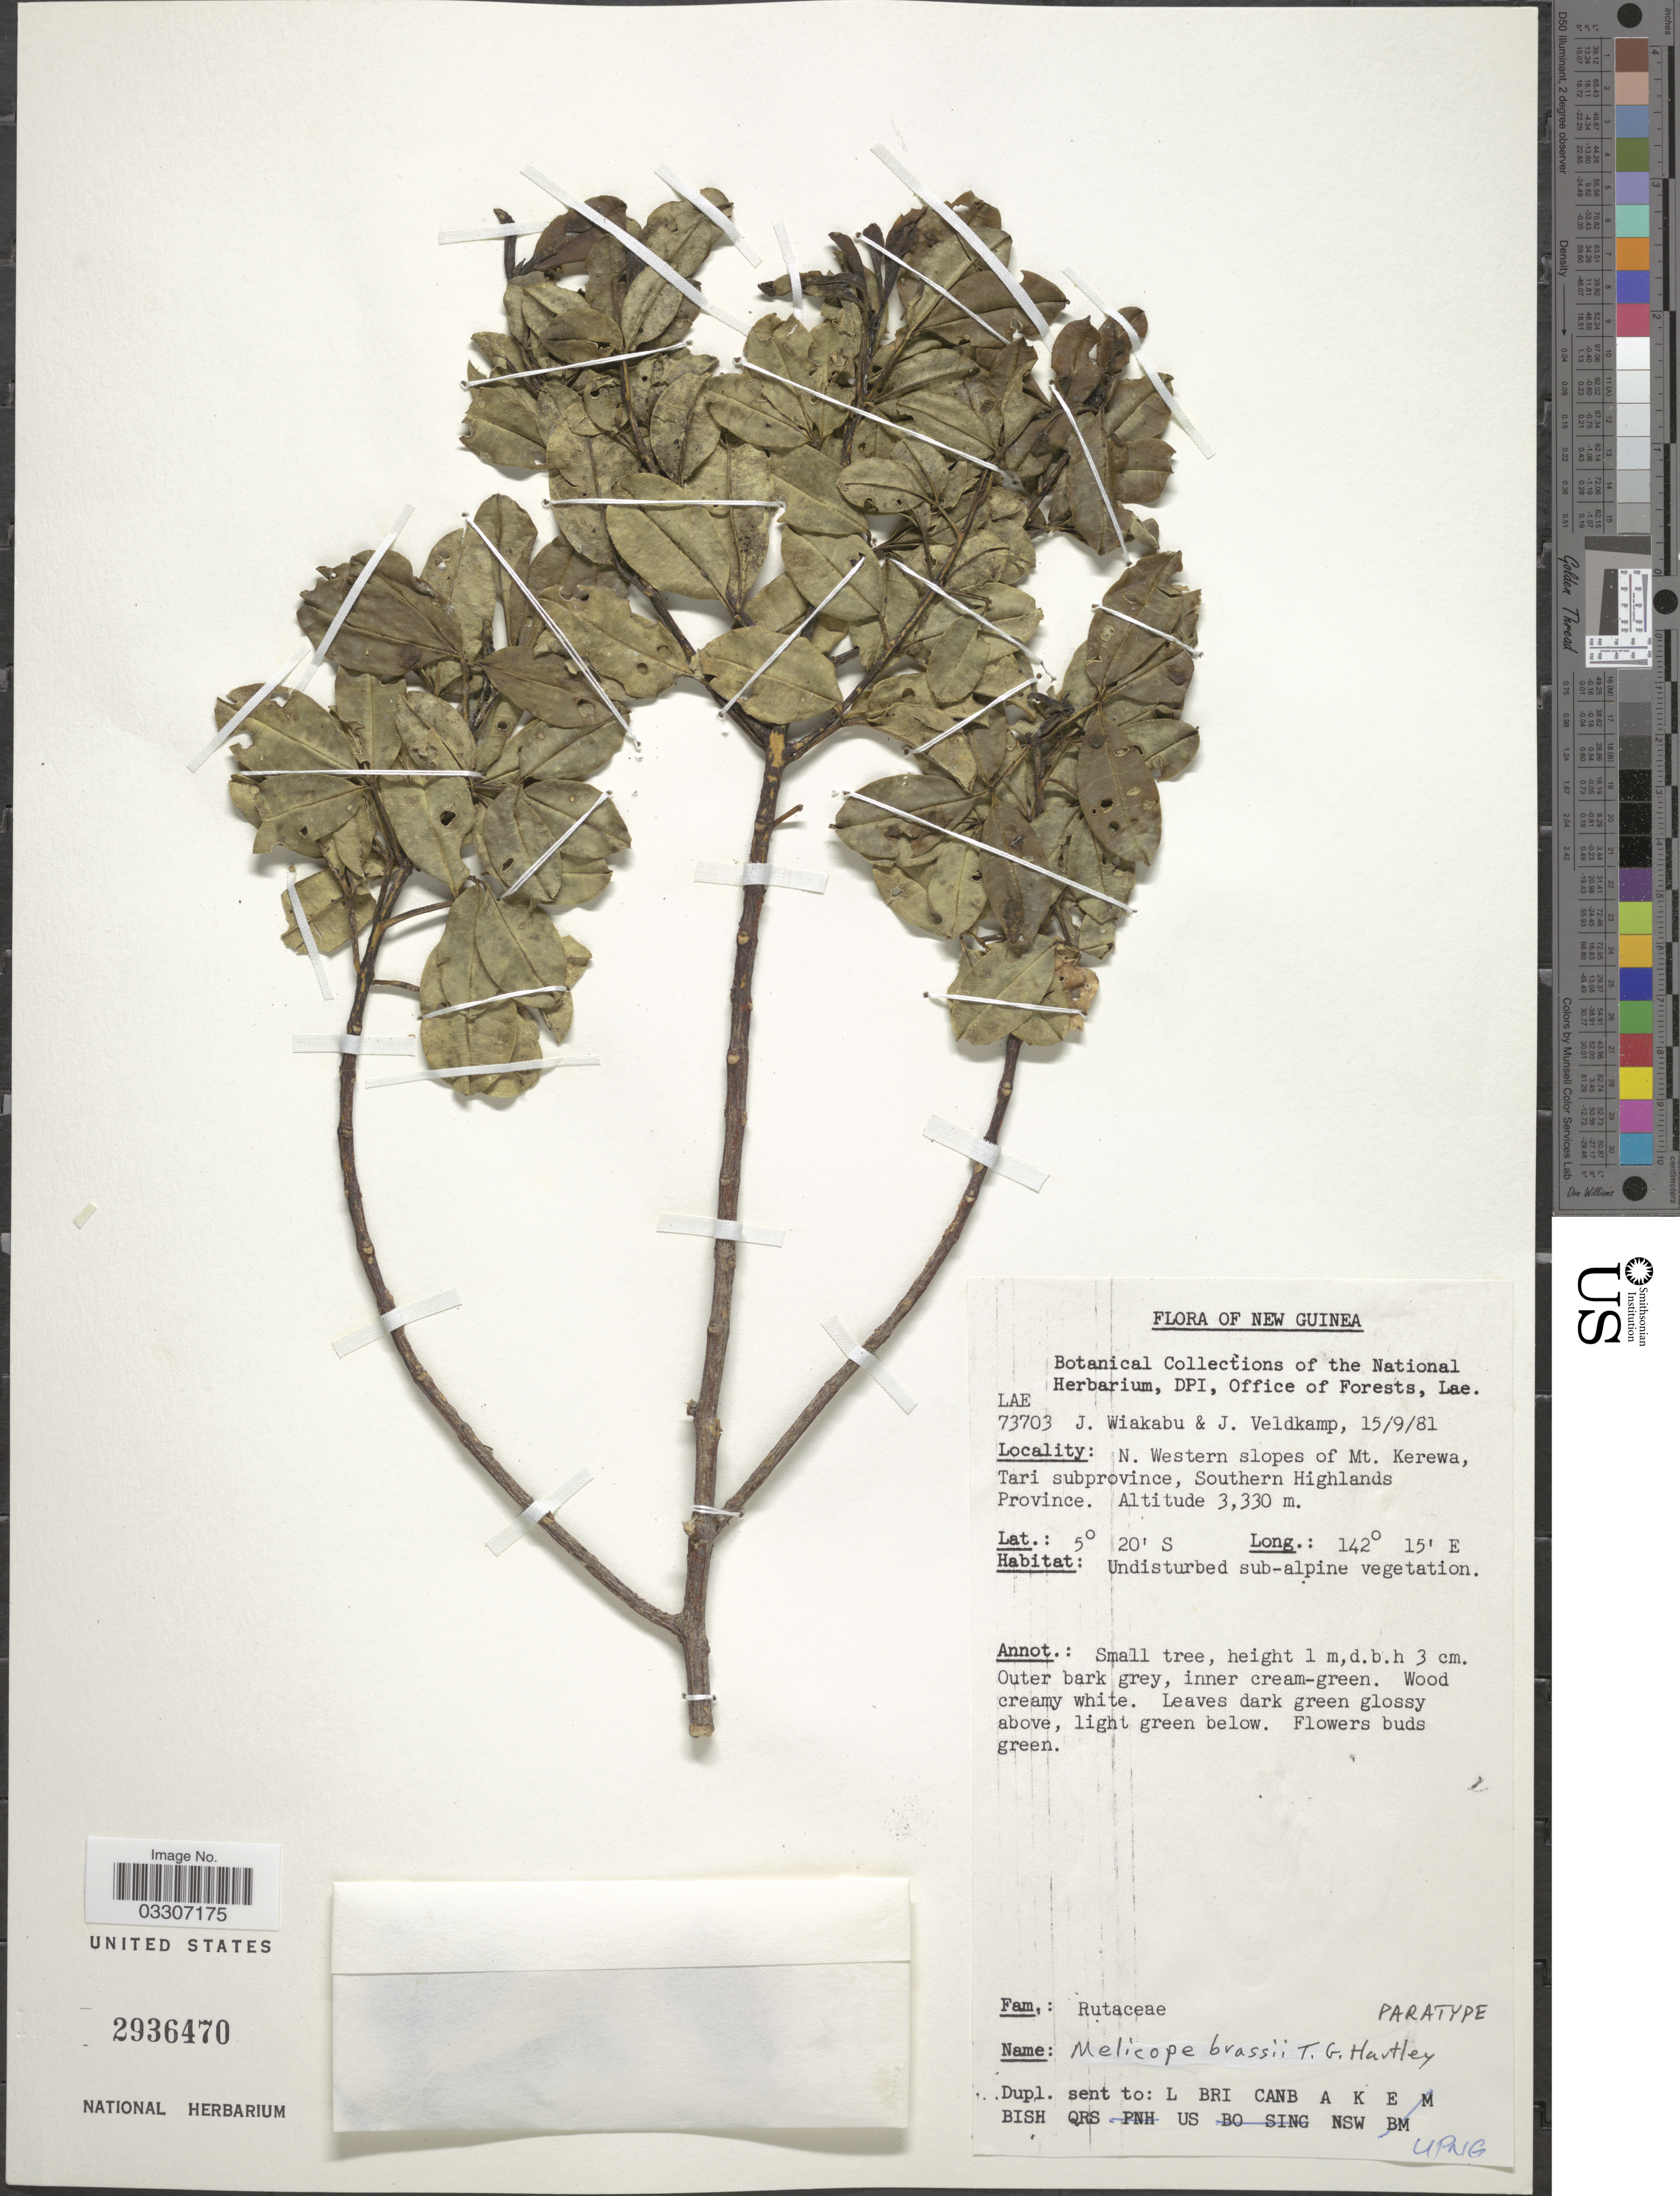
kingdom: Plantae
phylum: Tracheophyta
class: Magnoliopsida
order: Sapindales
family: Rutaceae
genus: Melicope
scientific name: Melicope brassii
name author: T.G. Hartley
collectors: J. Wiakabu & J. F. Veldkamp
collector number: LAE 73703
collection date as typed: Transcribed d/m/y: 15/9/81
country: Papua New Guinea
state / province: Southern Highlands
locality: New Guinea. N. Western slopes of Mt. Kerewa, Tari subprovince.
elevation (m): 3330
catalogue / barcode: US 2936470